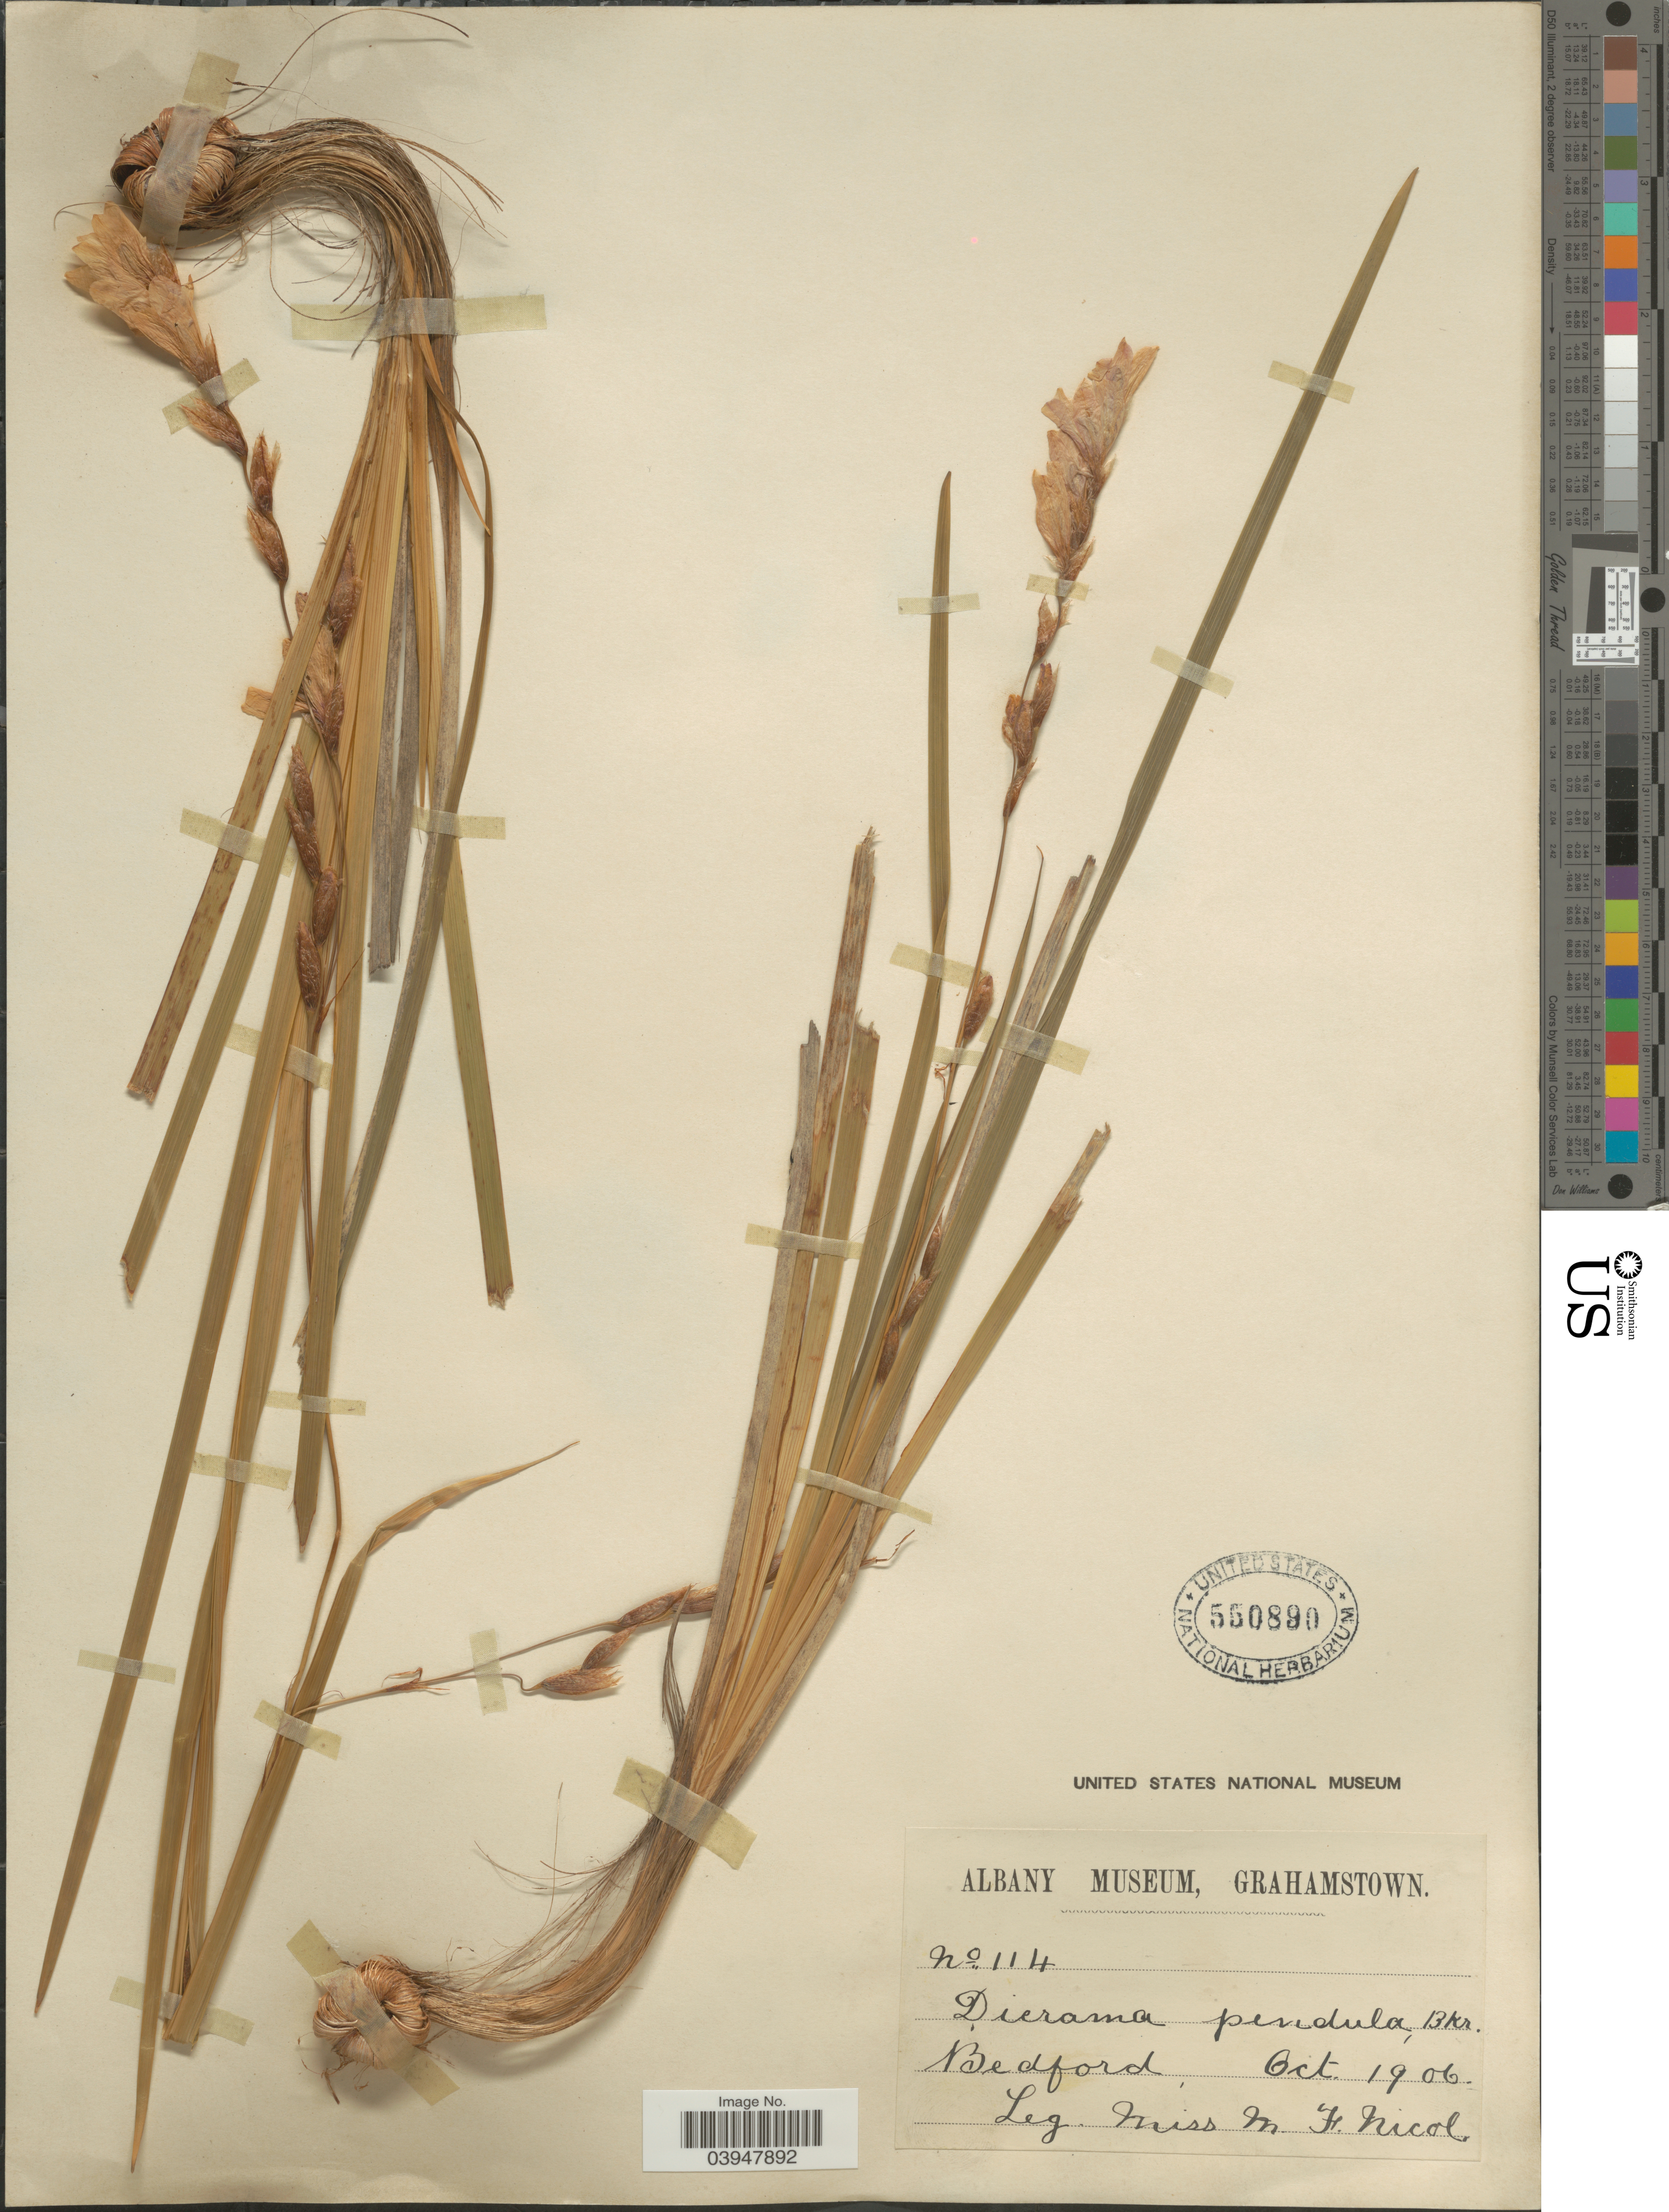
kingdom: Plantae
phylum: Tracheophyta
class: Liliopsida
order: Asparagales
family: Iridaceae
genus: Dierama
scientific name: Dierama pendulum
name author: Baker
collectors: M. Nicol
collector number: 114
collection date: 1906-10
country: South Africa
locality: Bedford.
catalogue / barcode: US 550890